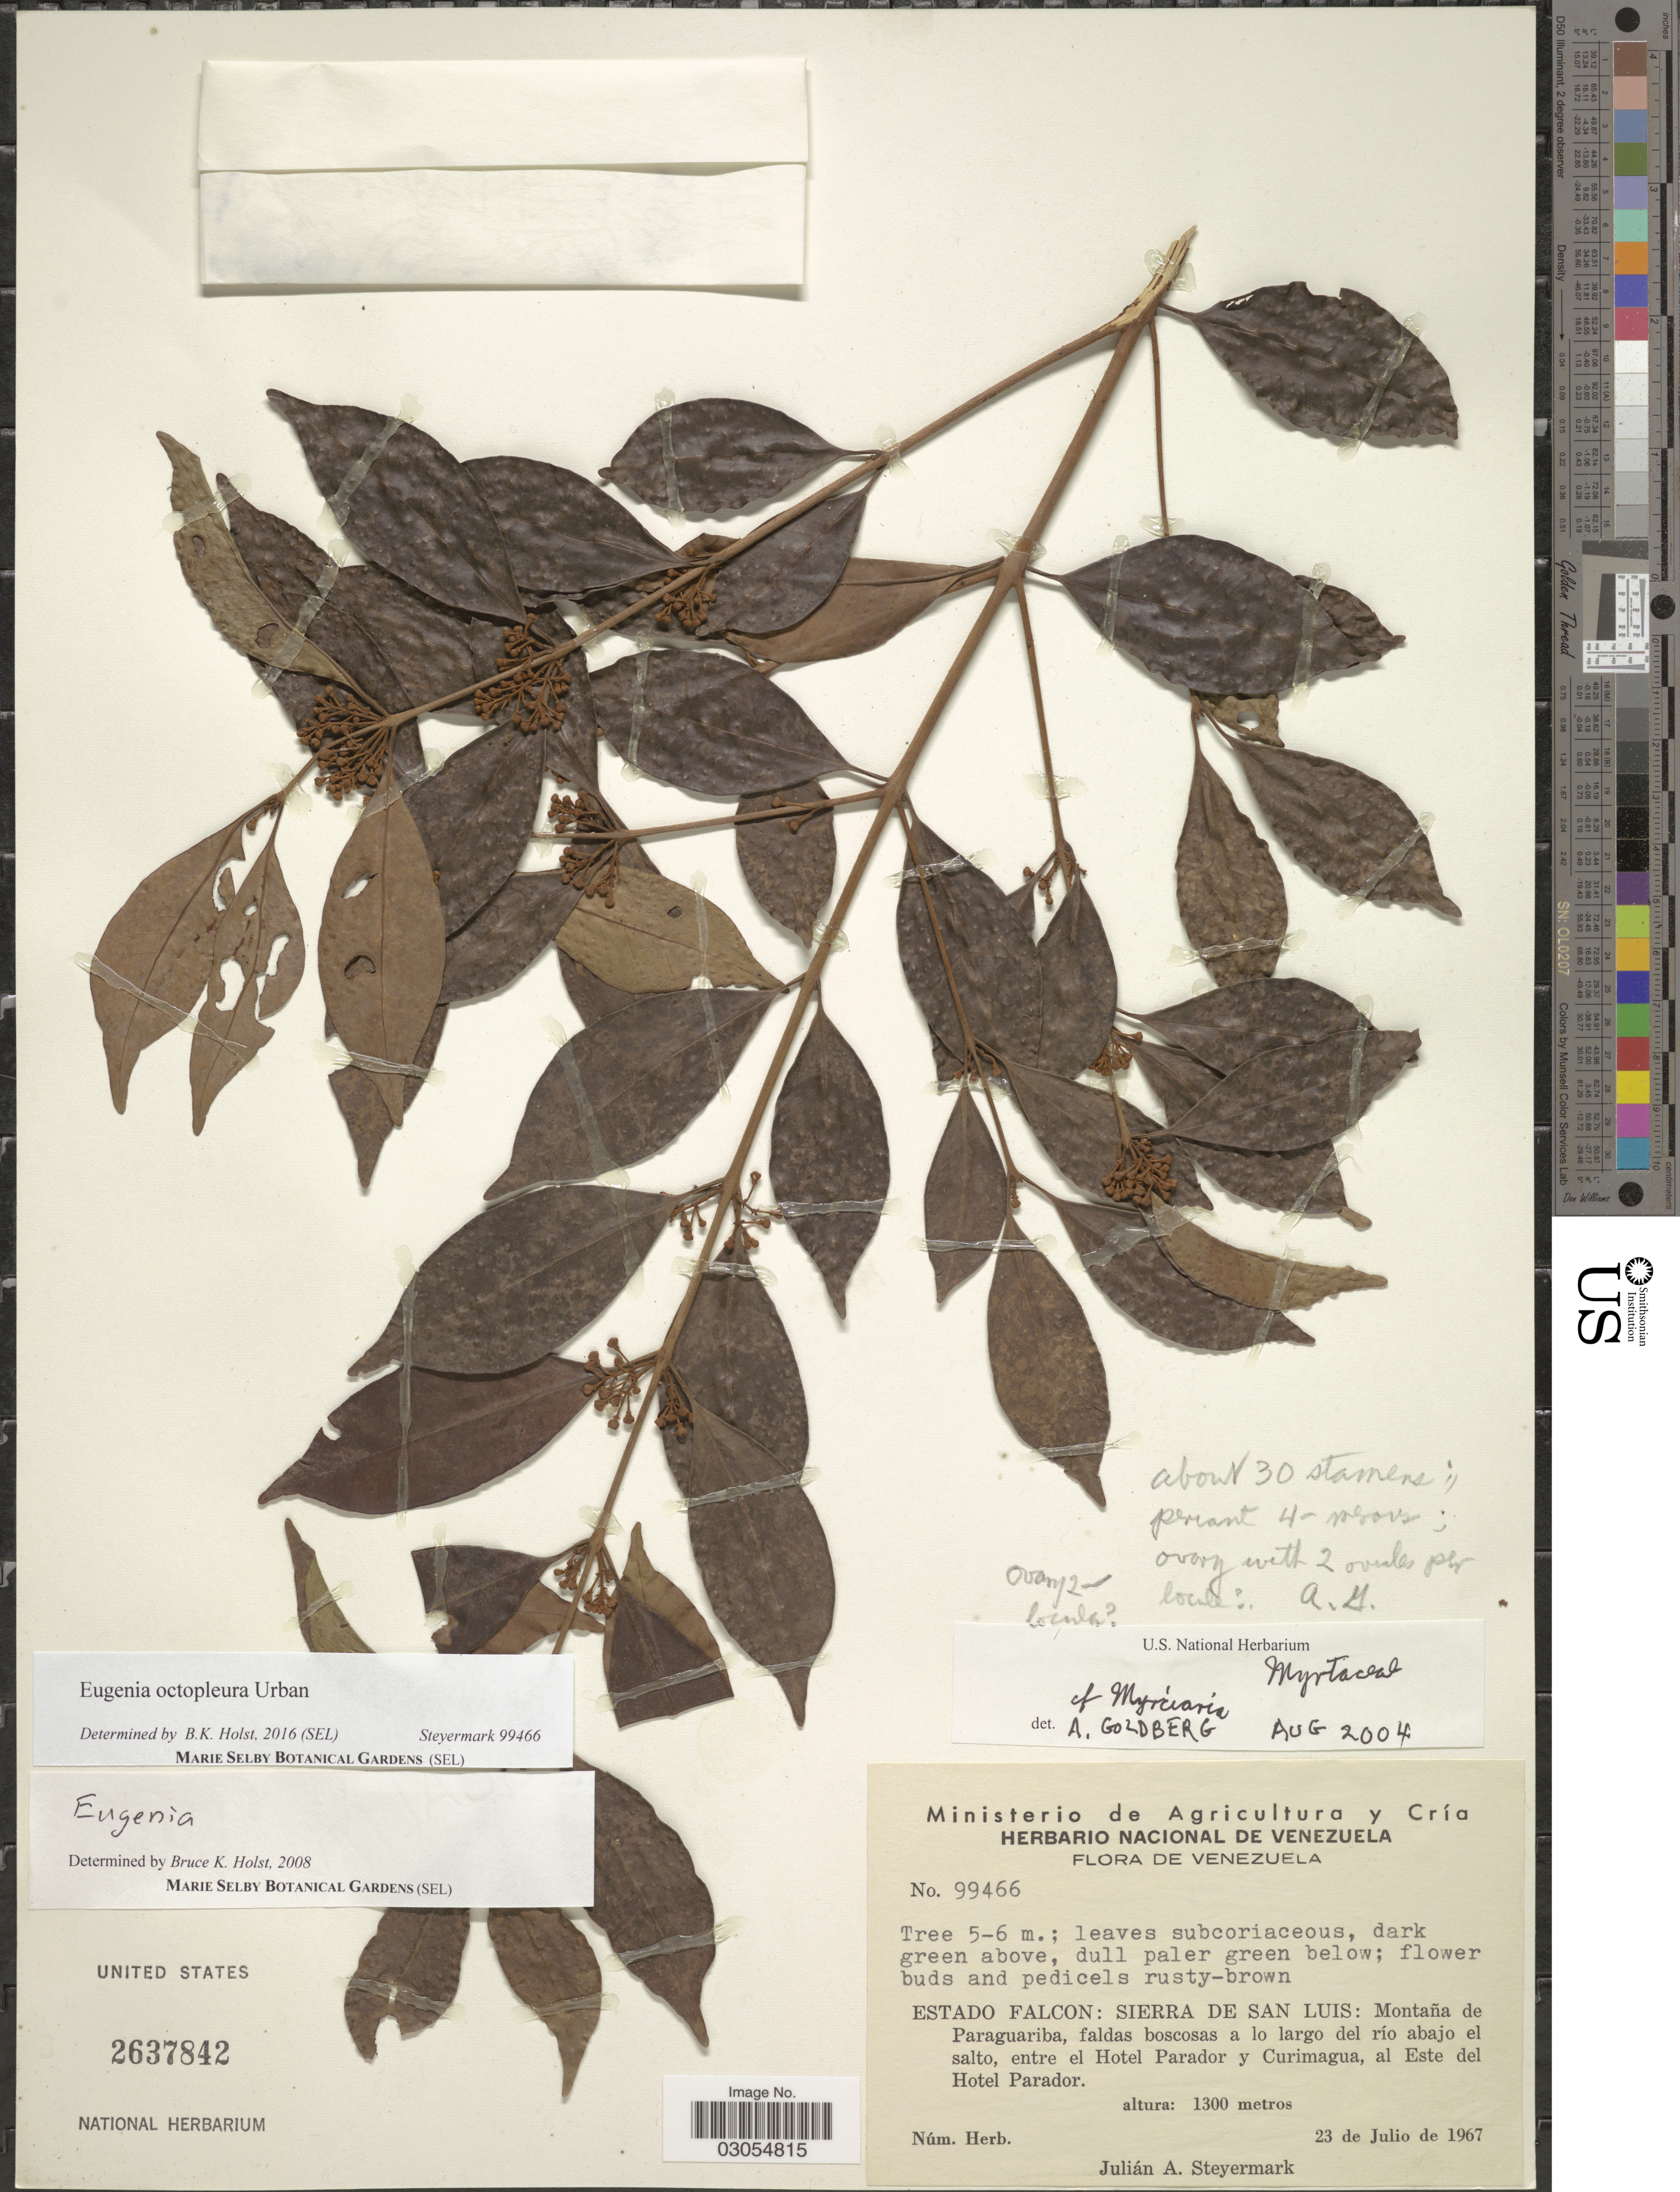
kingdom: Plantae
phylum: Tracheophyta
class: Magnoliopsida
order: Myrtales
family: Myrtaceae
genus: Eugenia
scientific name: Eugenia octopleura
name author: Krug & Urb.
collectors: J. Steyermark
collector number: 99466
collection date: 1967-07-23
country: Venezuela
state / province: Falcón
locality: Sierra de San Luis: Montaña de Paraguariba, faldas boscosas a lo largo del río abajo el salto, entre el Hotel Parador y Curimagua, al Este del Hotel Parador.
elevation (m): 1300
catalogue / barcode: US 2637842